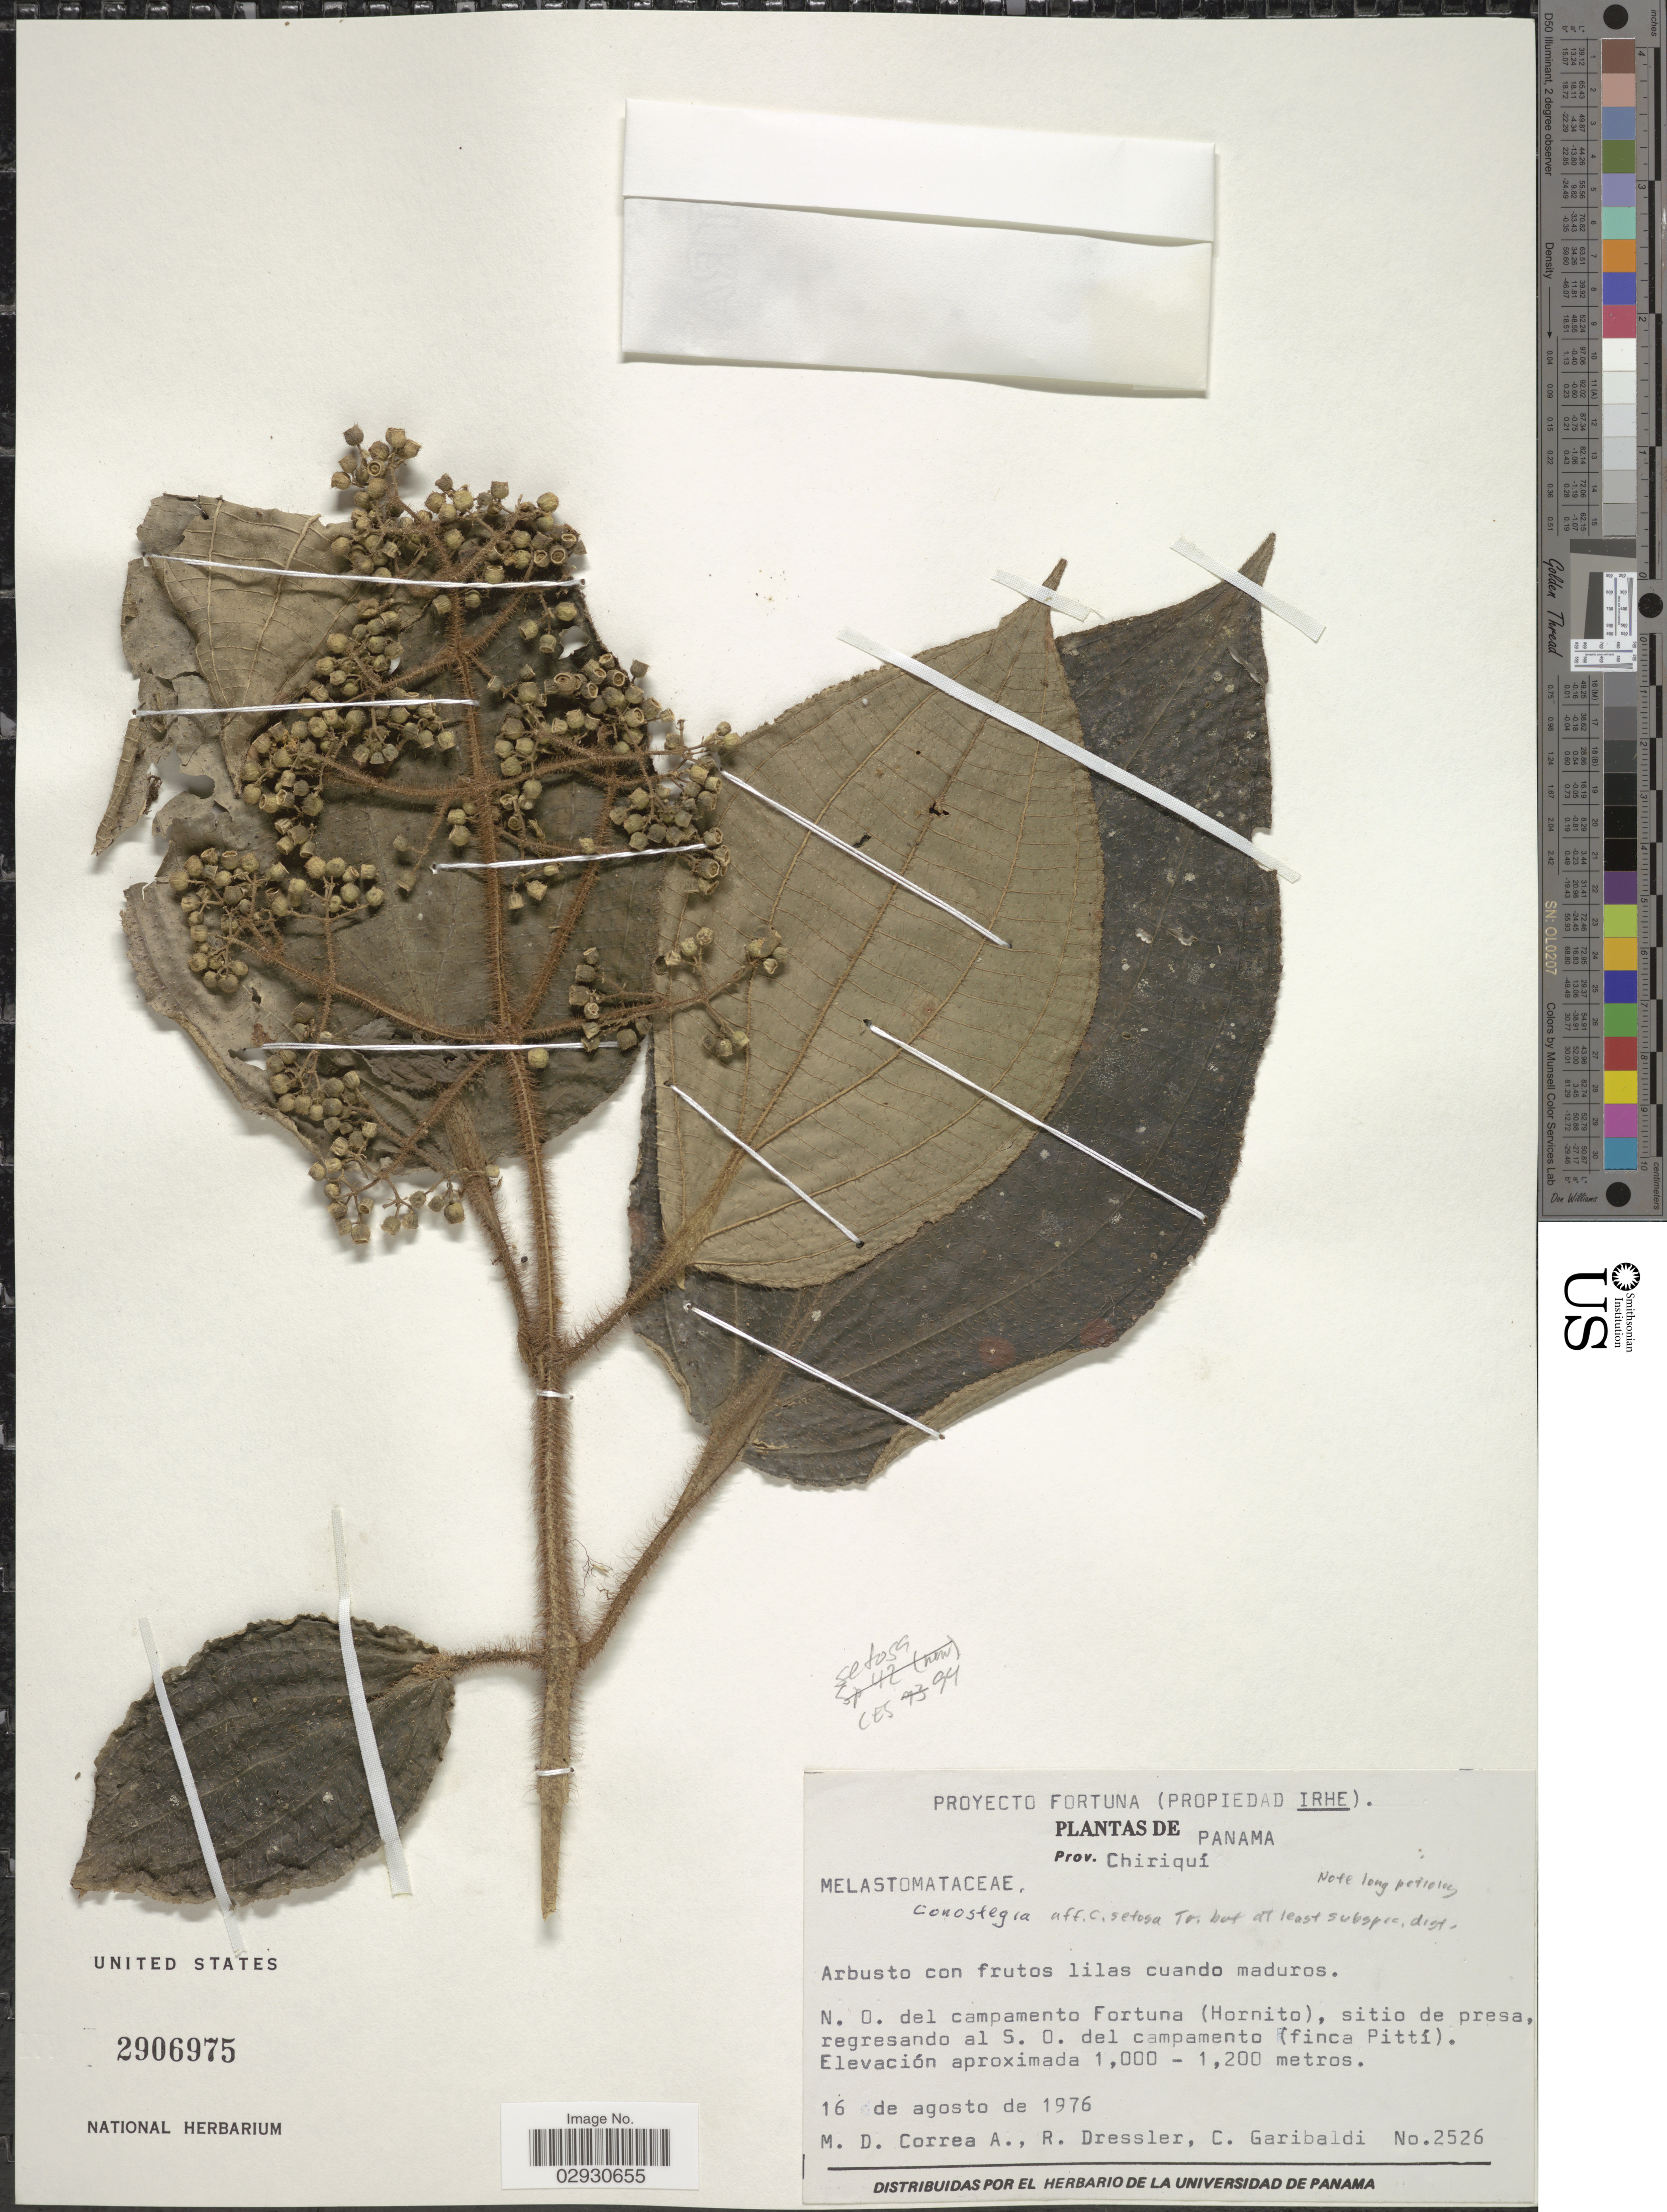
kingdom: Plantae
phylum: Tracheophyta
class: Magnoliopsida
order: Myrtales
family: Melastomataceae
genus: Conostegia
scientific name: Conostegia setosa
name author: Triana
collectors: M. D. Corrêa-A., R. Dressler & C. Garibaldi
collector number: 2526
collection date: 1976-08-16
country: Panama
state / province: Chiriqui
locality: N. O. del campamento Fortuna (Hornito), sitio de presa, regresando al S. O. del campamento (finca Pittí).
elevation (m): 1000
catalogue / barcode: US 2906975